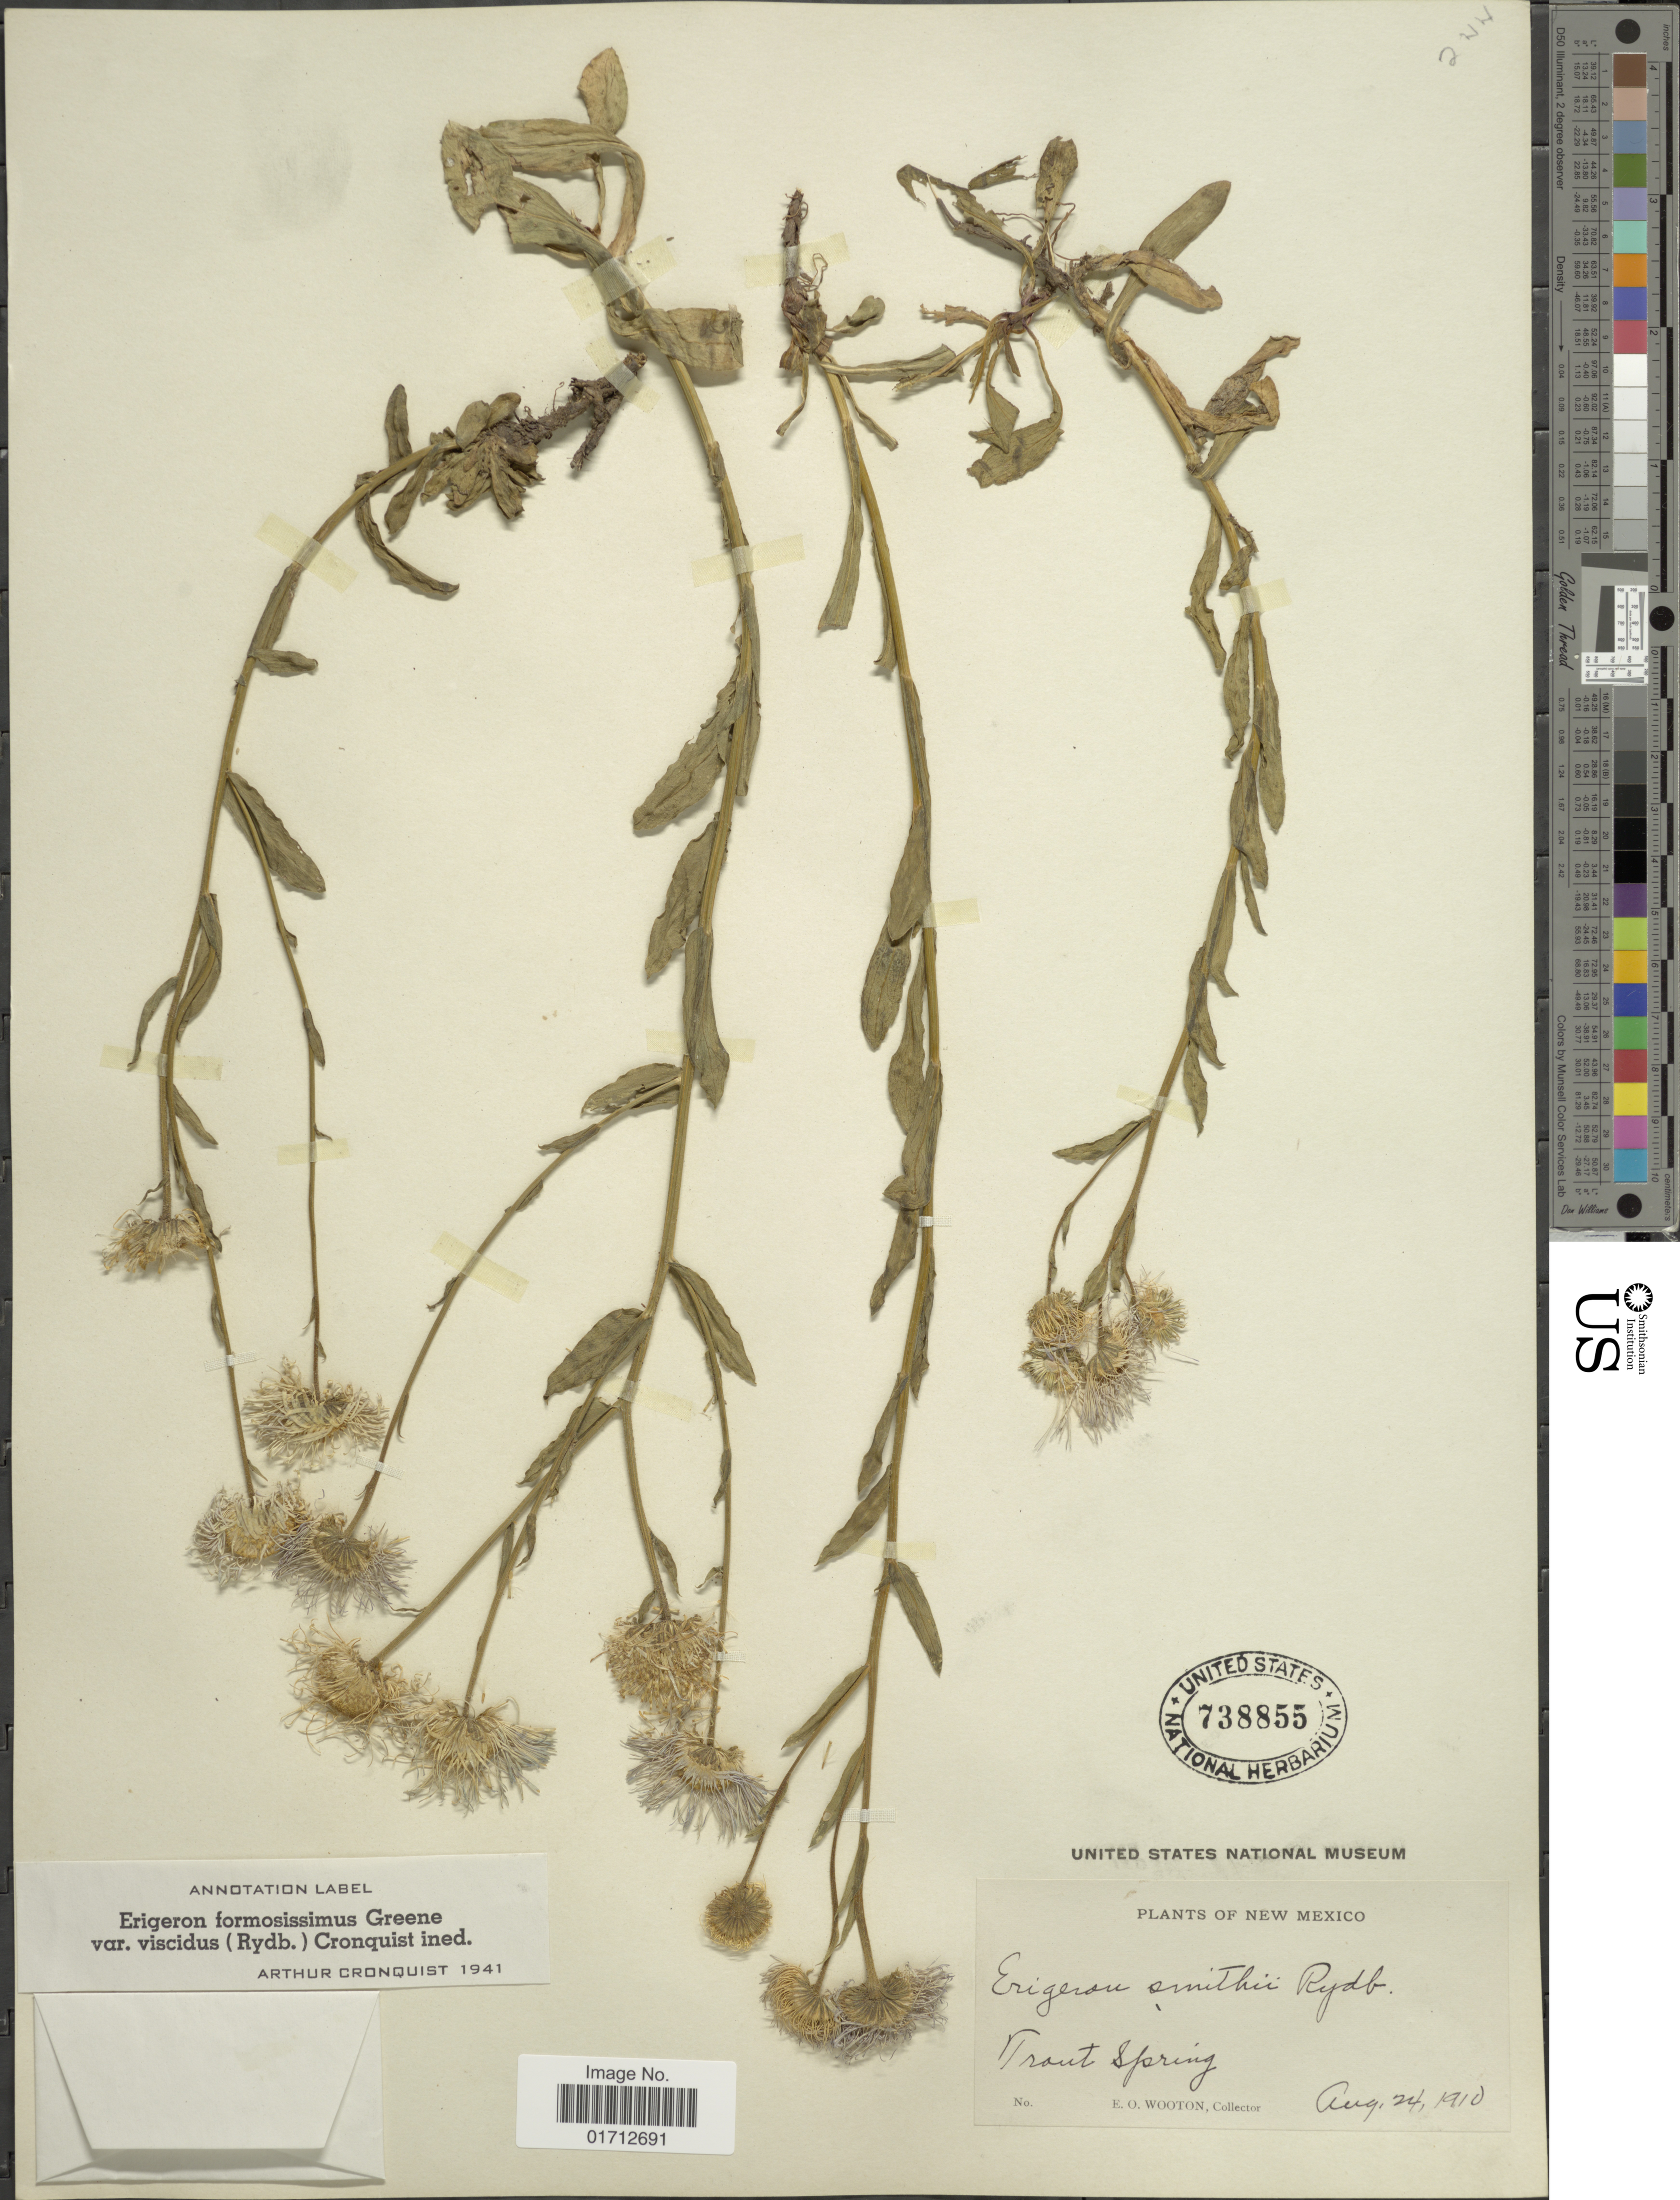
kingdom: Plantae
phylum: Tracheophyta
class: Magnoliopsida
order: Asterales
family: Asteraceae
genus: Erigeron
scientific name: Erigeron formosissimus var. viscidus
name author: (Rydb.) Cronq.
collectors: E. O. Wooton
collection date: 1910-08-24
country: United States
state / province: New Mexico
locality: Trout Spring.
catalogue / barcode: US 738855